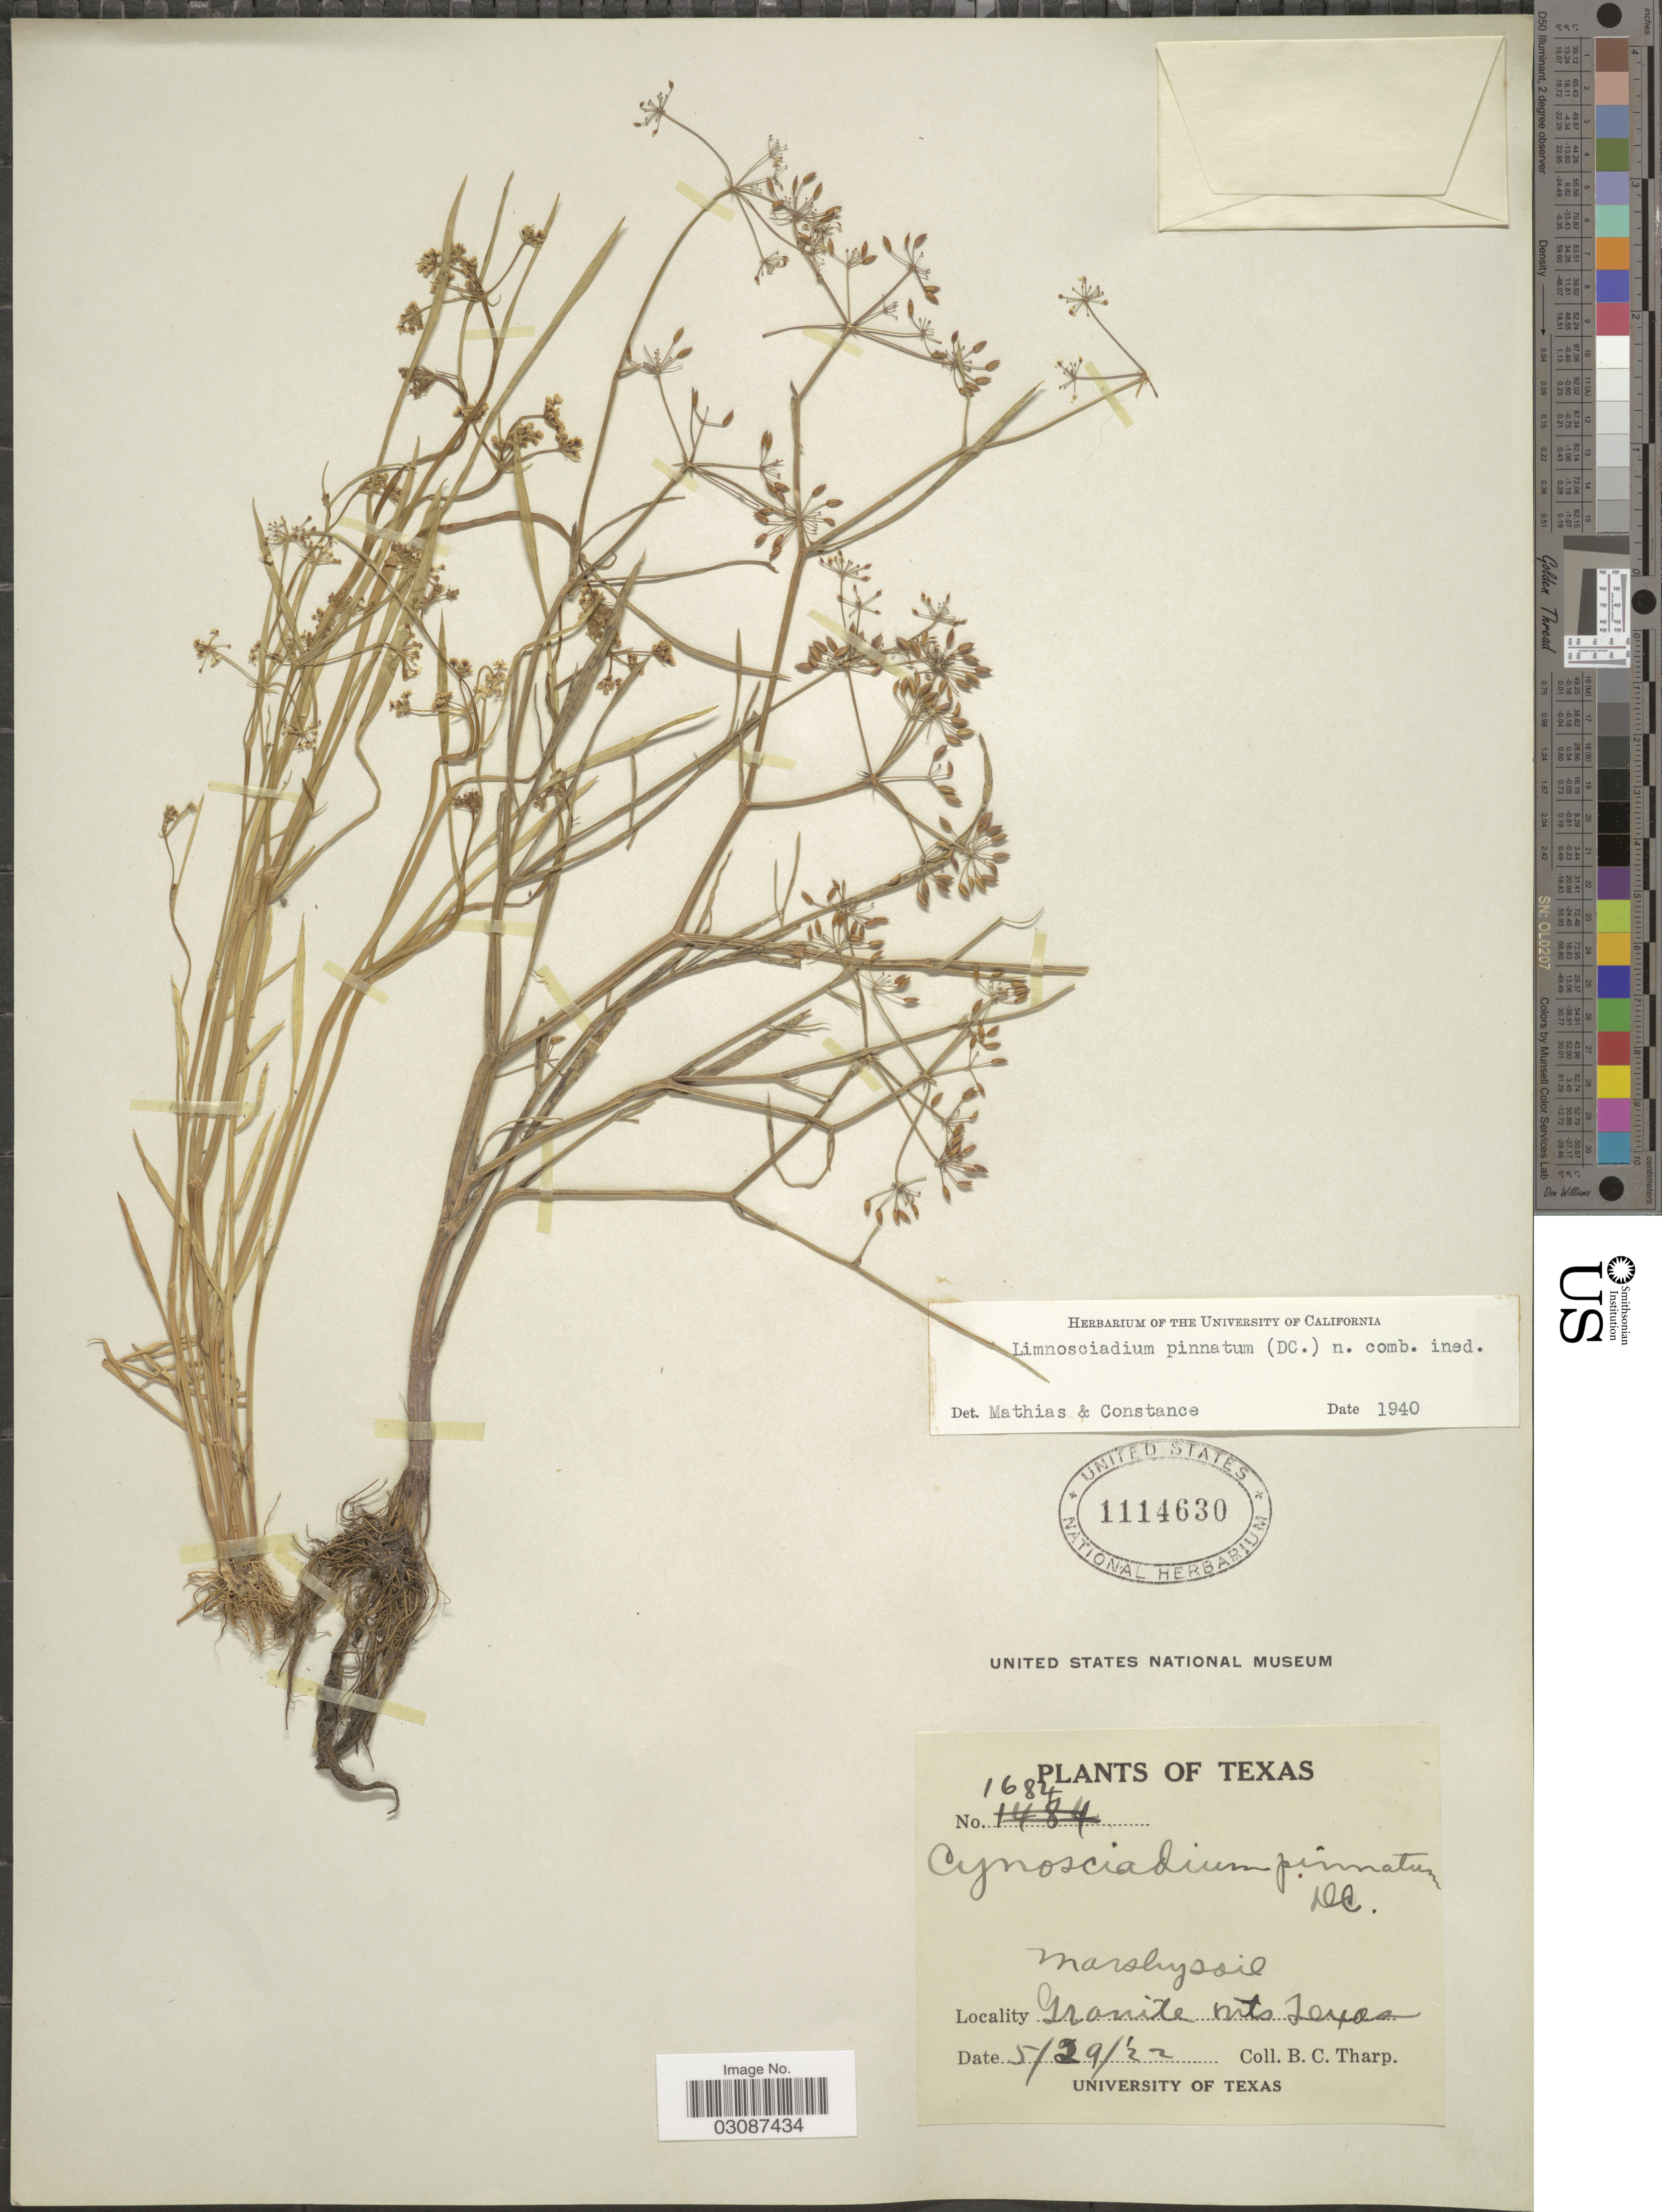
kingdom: Plantae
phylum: Tracheophyta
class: Magnoliopsida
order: Apiales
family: Apiaceae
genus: Limnosciadium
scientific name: Limnosciadium pinnatum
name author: (DC.) Mathias & Constance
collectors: B. C. Tharp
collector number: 1684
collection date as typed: Transcribed d/m/y: 29/5/22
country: United States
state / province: Texas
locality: Granite Mts.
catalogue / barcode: US 1114630